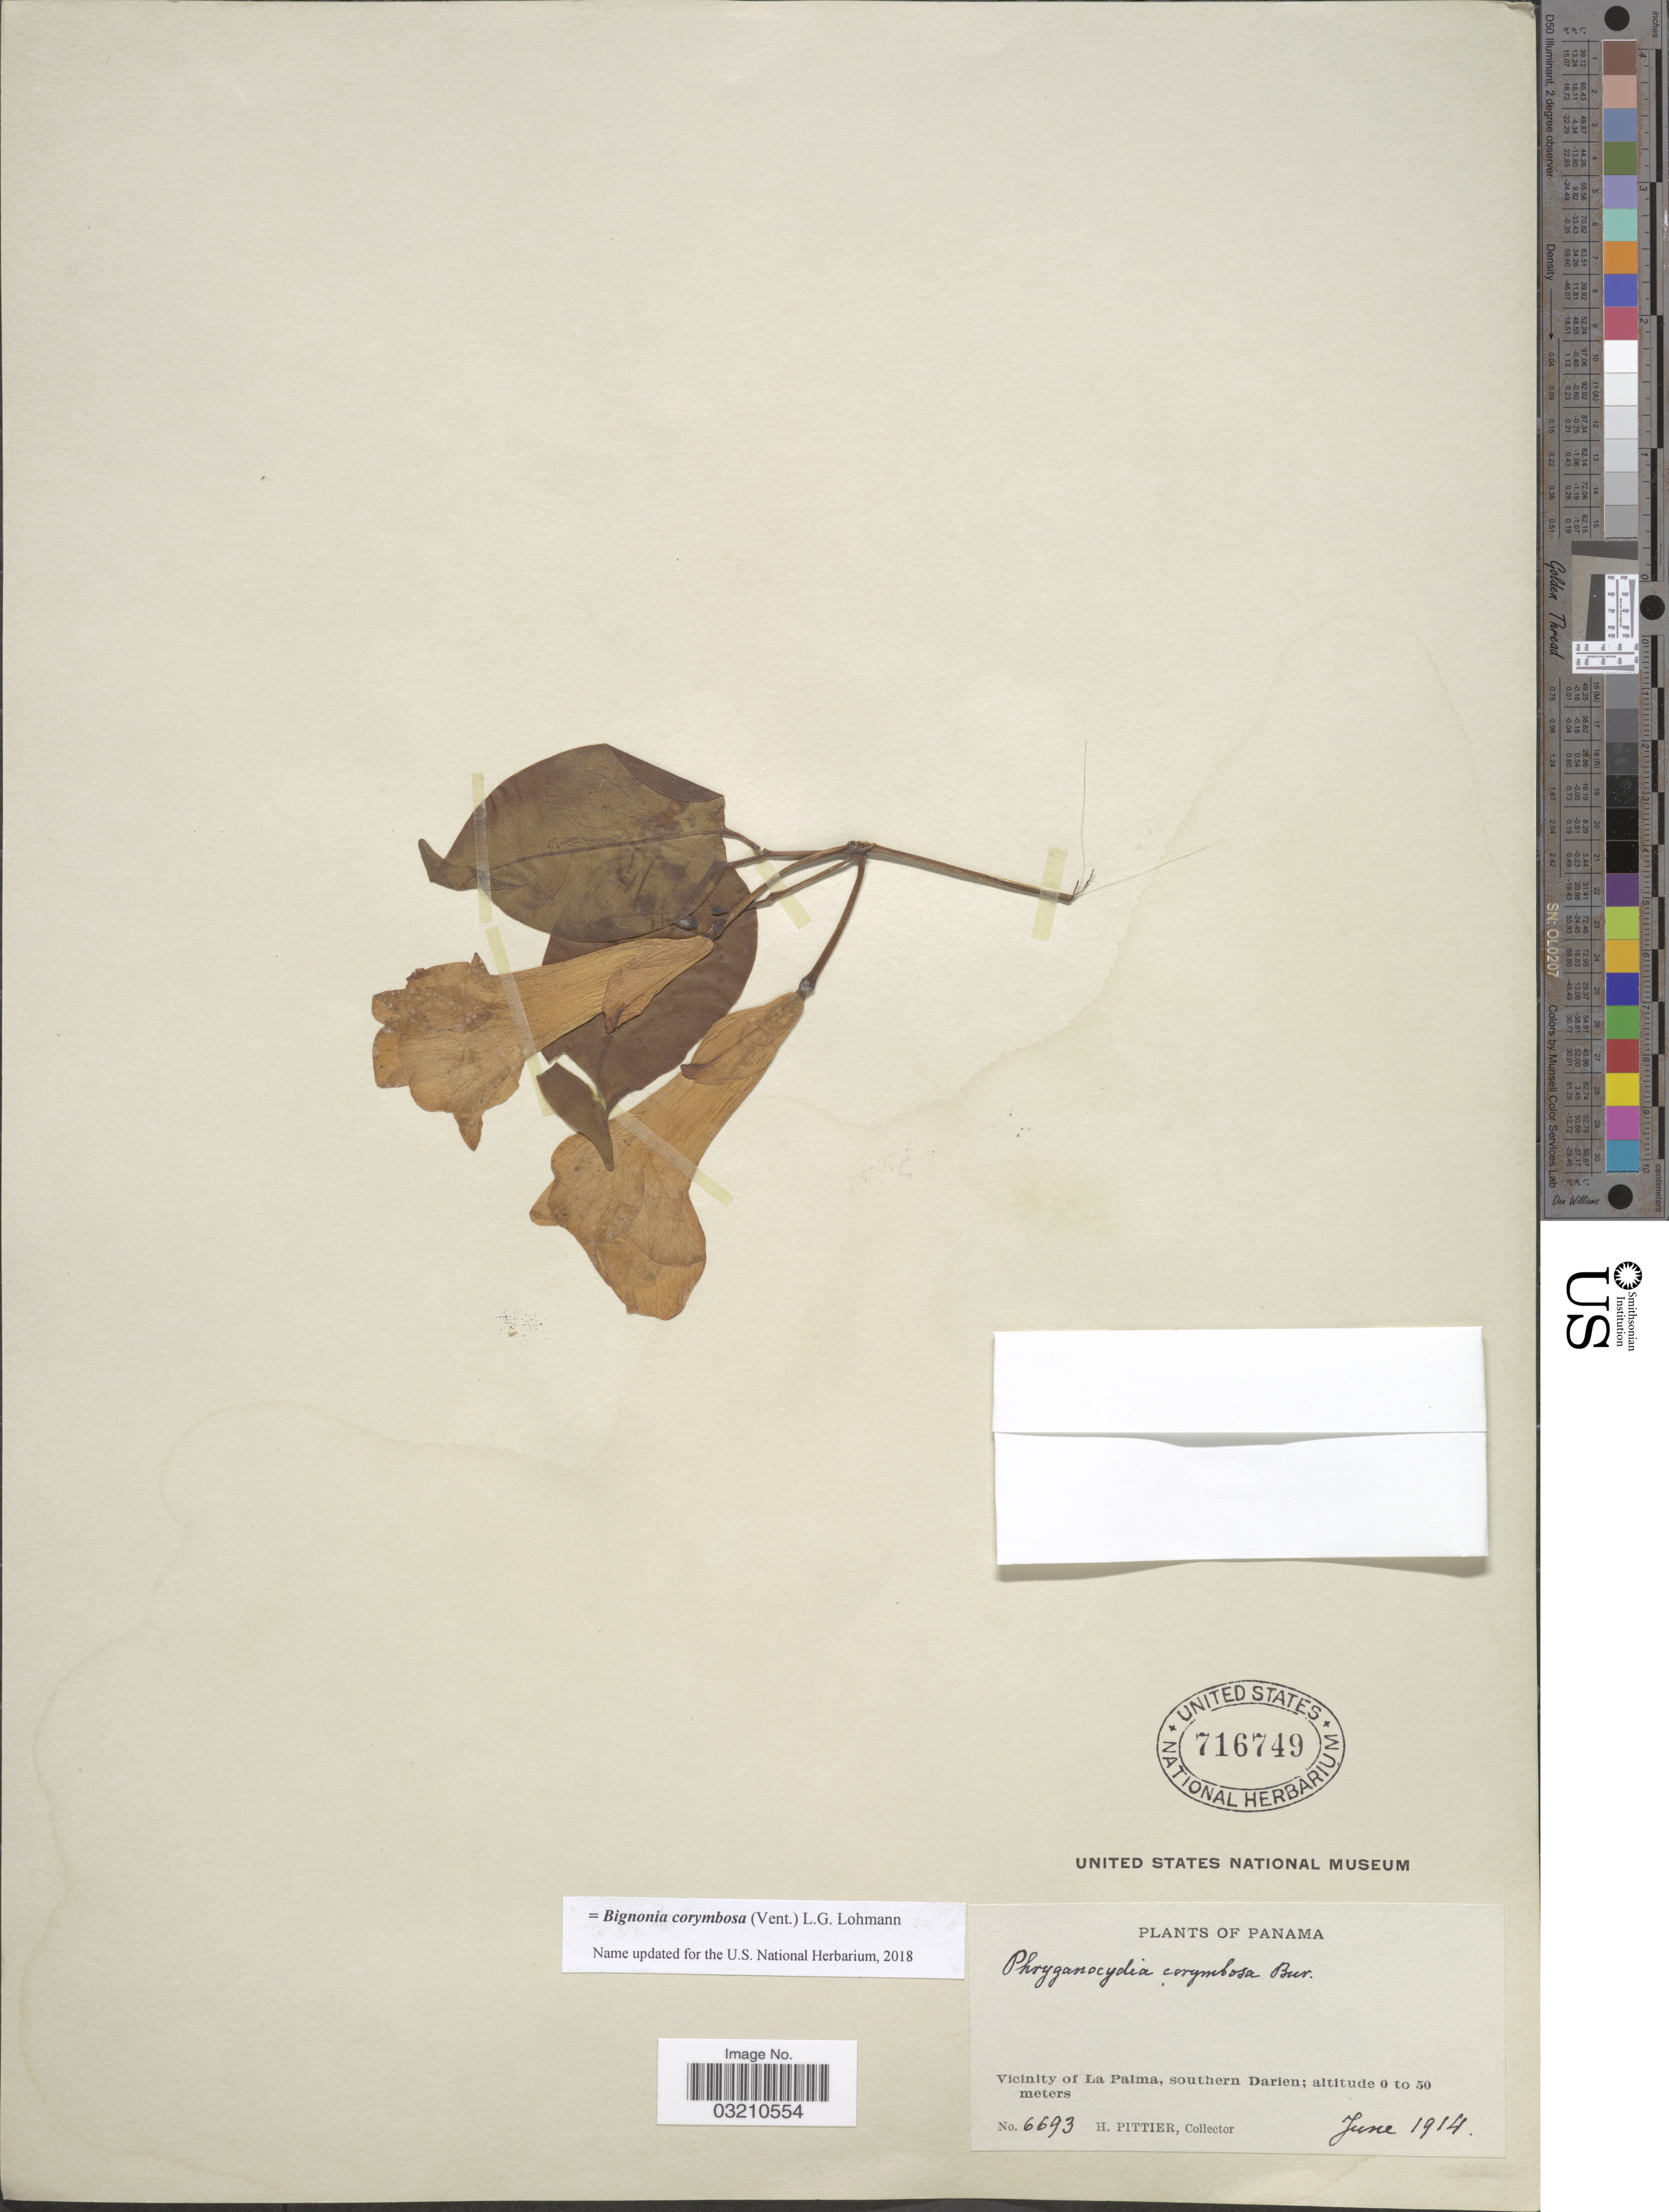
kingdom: Plantae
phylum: Tracheophyta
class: Magnoliopsida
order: Lamiales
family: Bignoniaceae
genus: Bignonia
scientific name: Bignonia corymbosa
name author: (Vent.) L.G. Lohmann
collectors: H. F. Pittier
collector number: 6693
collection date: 1914-06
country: Panama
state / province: Darién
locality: Vicinity of La Palma, southern Darien.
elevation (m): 0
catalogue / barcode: US 716749